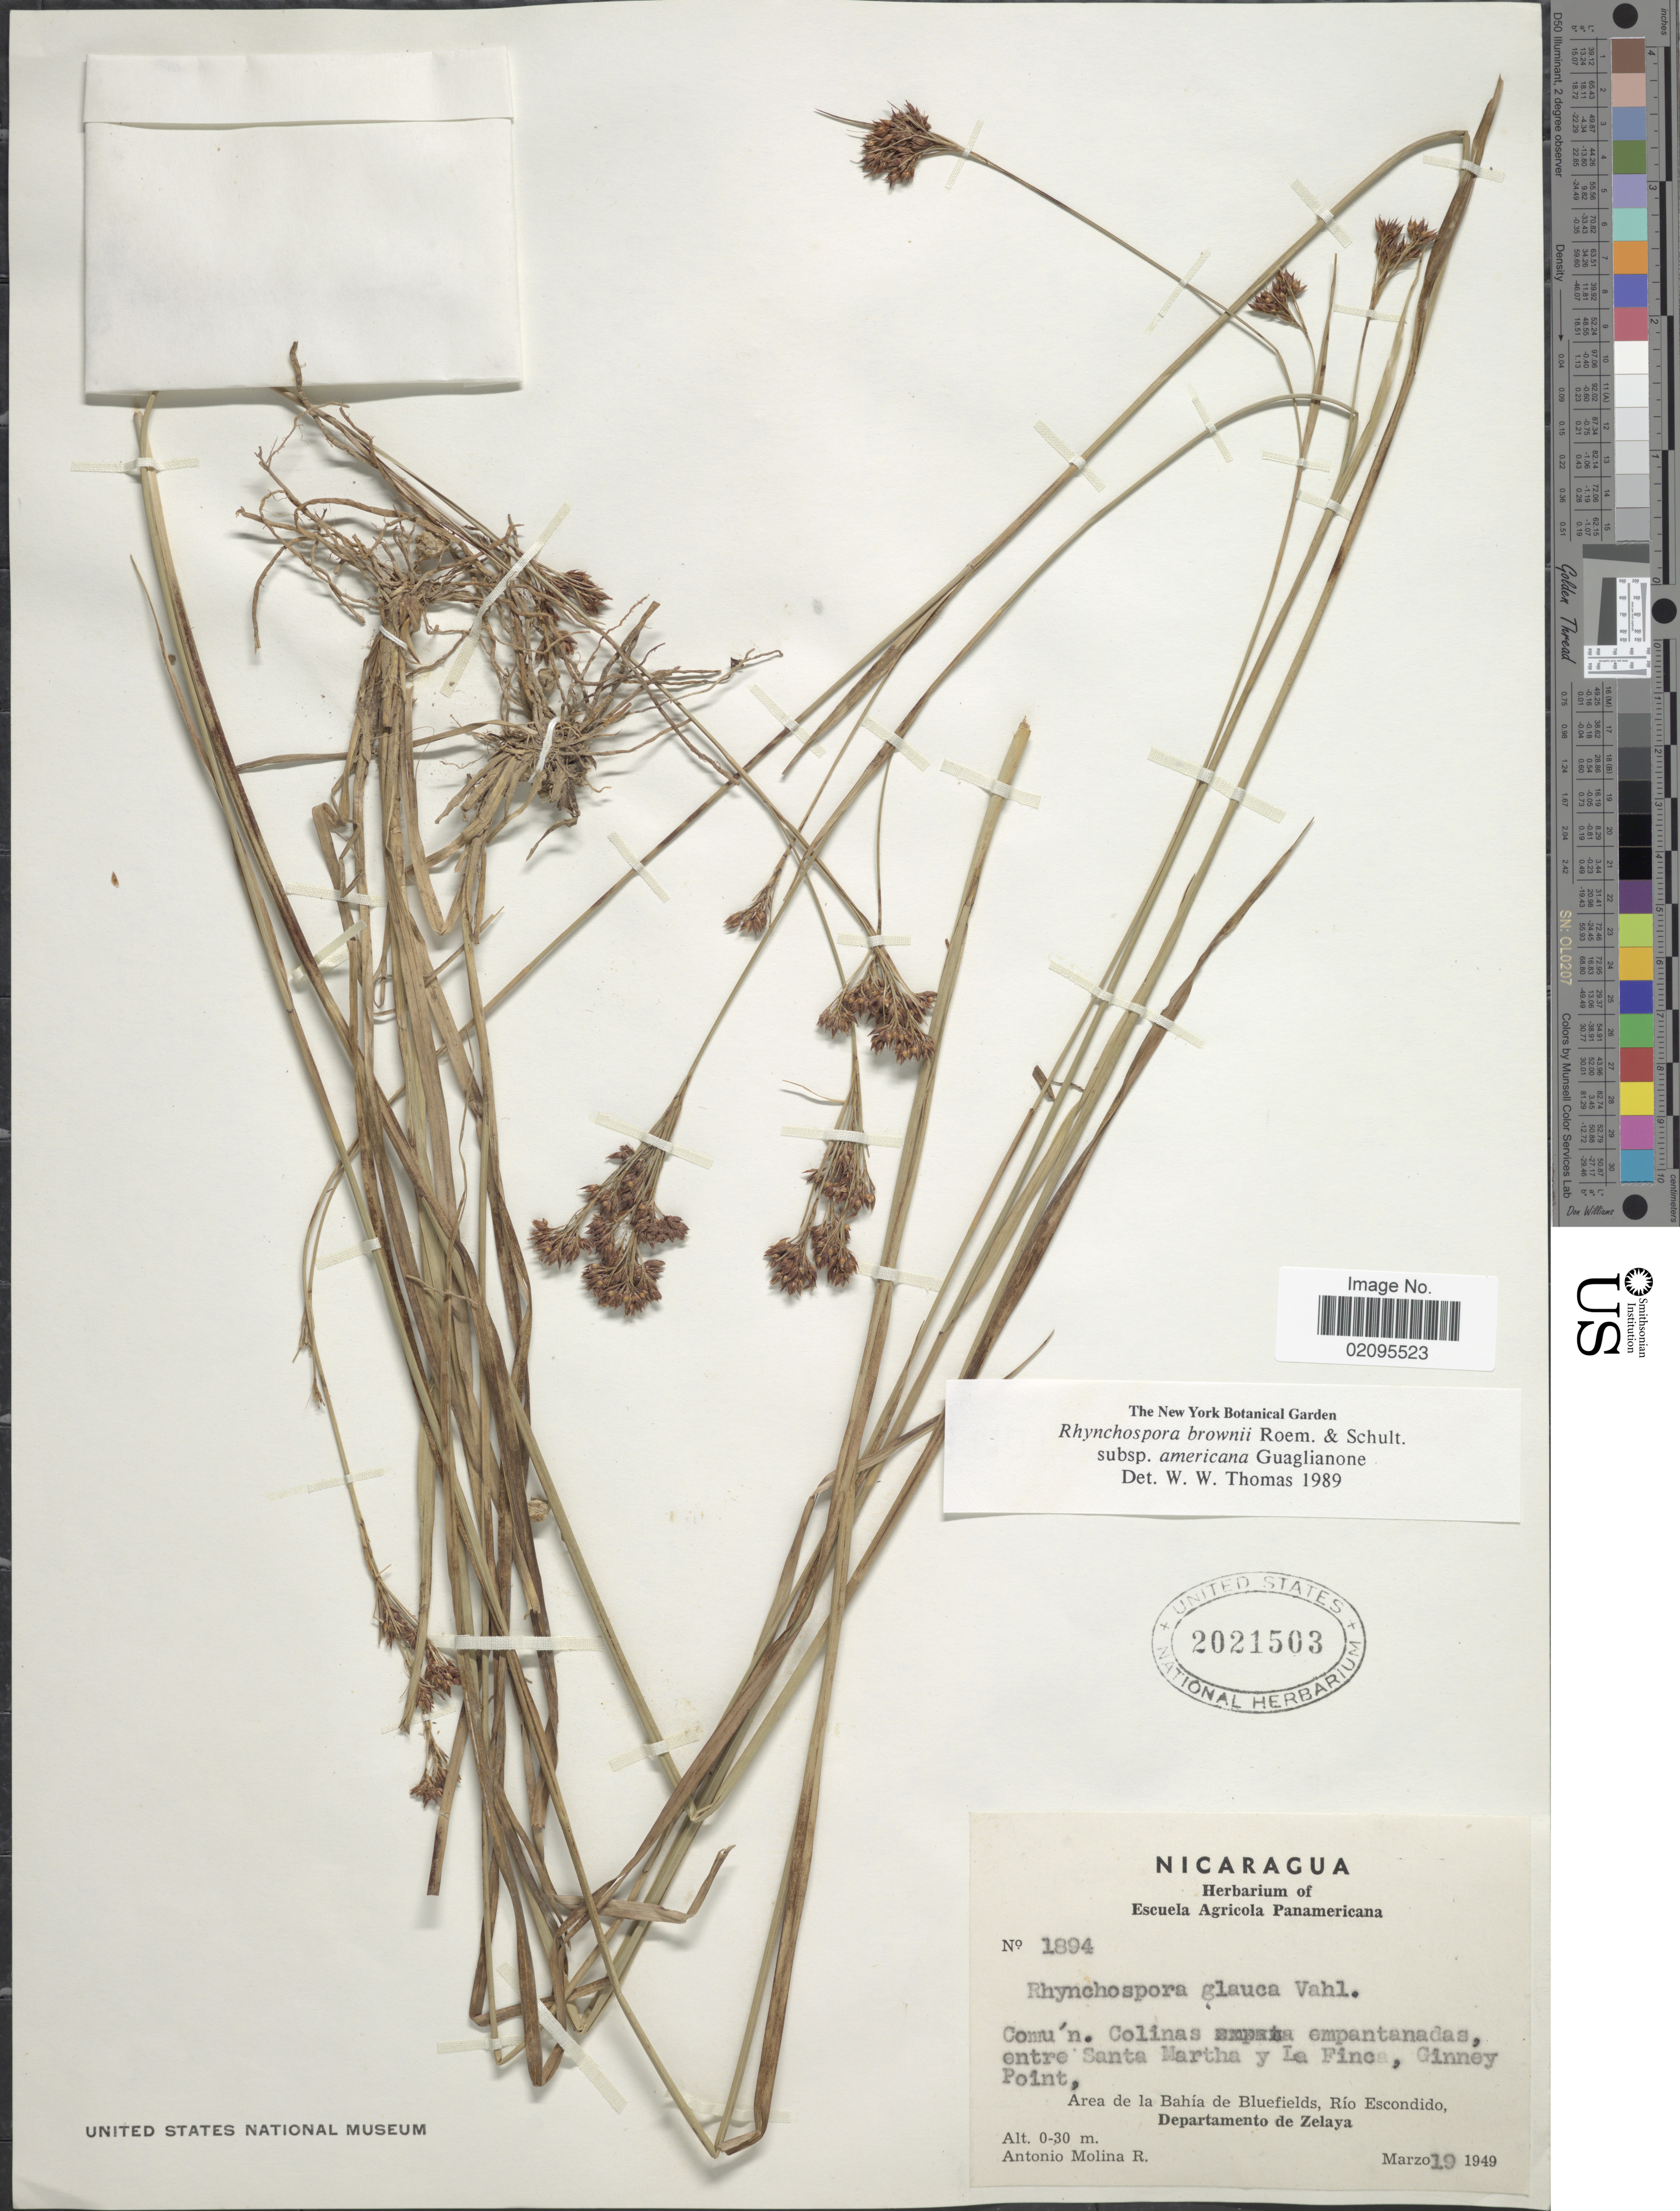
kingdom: Plantae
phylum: Tracheophyta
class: Liliopsida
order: Poales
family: Cyperaceae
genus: Rhynchospora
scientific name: Rhynchospora brownii subsp. americana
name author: Guagl.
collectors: A. Molina R.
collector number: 1894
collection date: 1949-03-19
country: Nicaragua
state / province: Atlantico Norte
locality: Comun. Colinas empantanadas entre Santa Martha y La Finca, Ginney Point, Area de la Bahia de Bluefields, Rio Escondido, Departamento de Zelaya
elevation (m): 0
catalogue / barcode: US 2021503